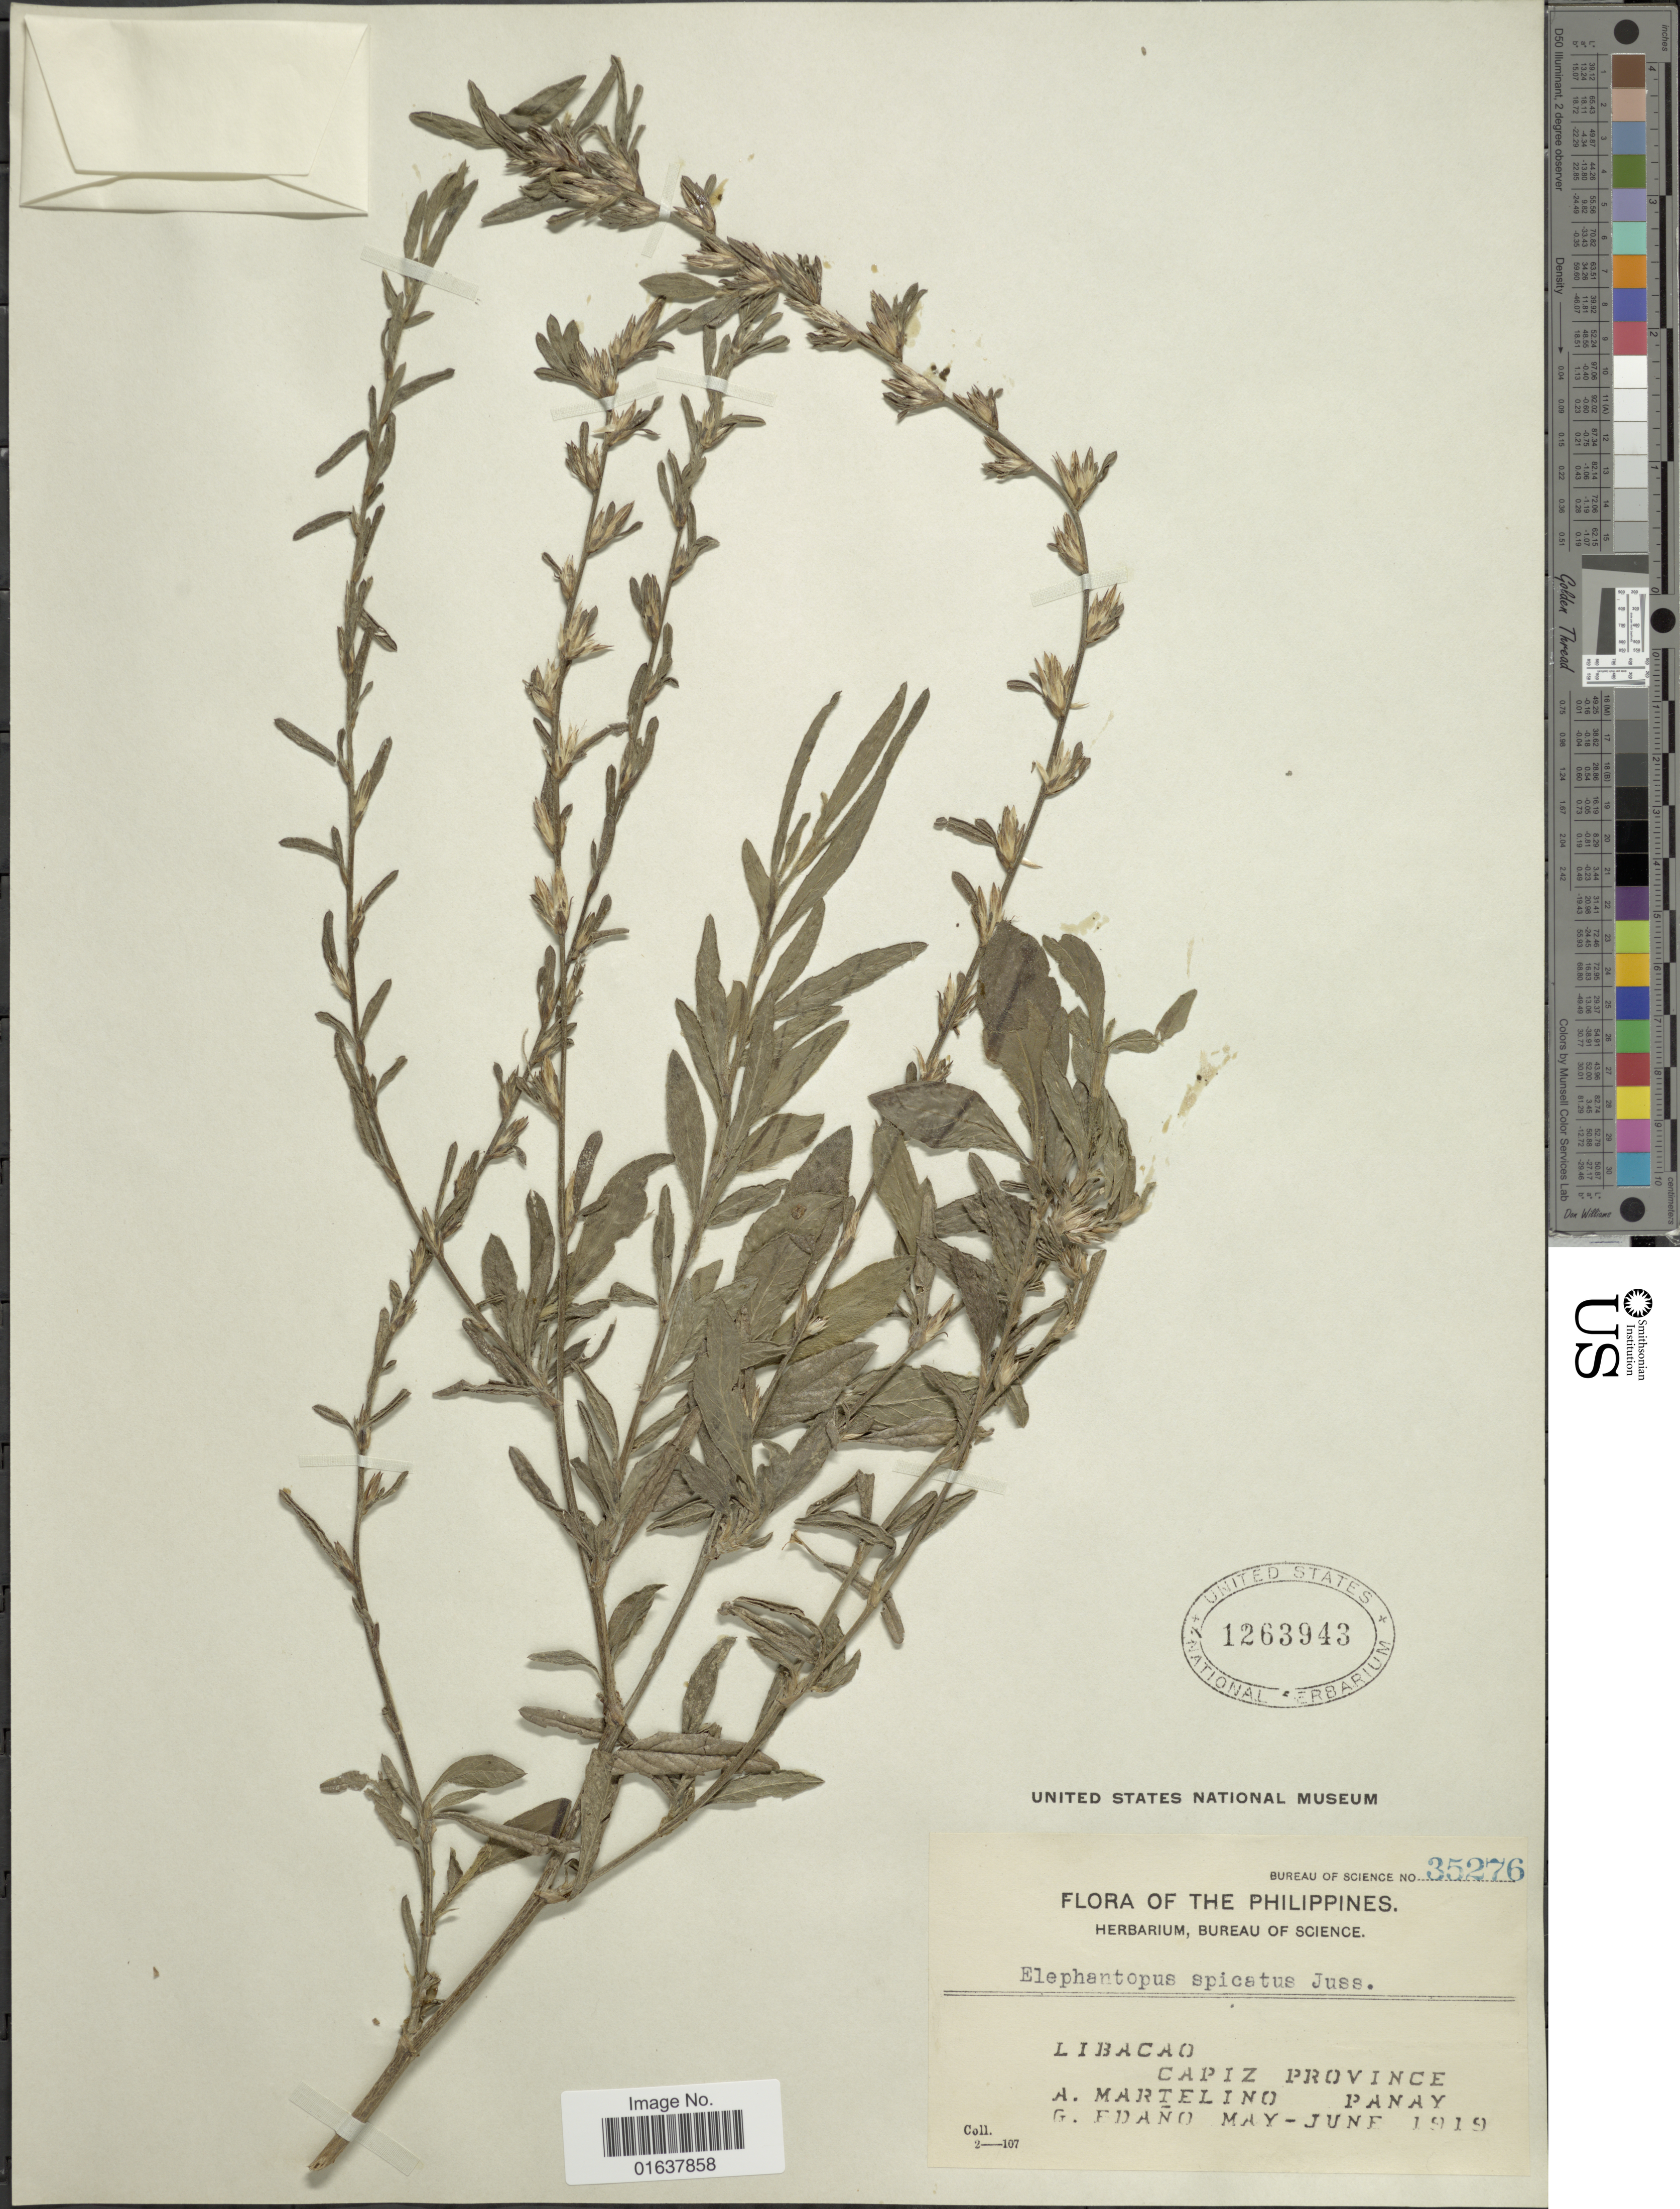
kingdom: Plantae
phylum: Tracheophyta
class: Magnoliopsida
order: Asterales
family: Asteraceae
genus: Pseudelephantopus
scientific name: Pseudelephantopus spicatus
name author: (Juss. ex Aubl.) C.F. Baker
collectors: A. Martelino & G. Edaño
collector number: Bureau of Science 35276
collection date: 1919-05/1919-06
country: Philippines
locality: Libacao, Capiz Province, Panay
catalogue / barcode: US 1263943